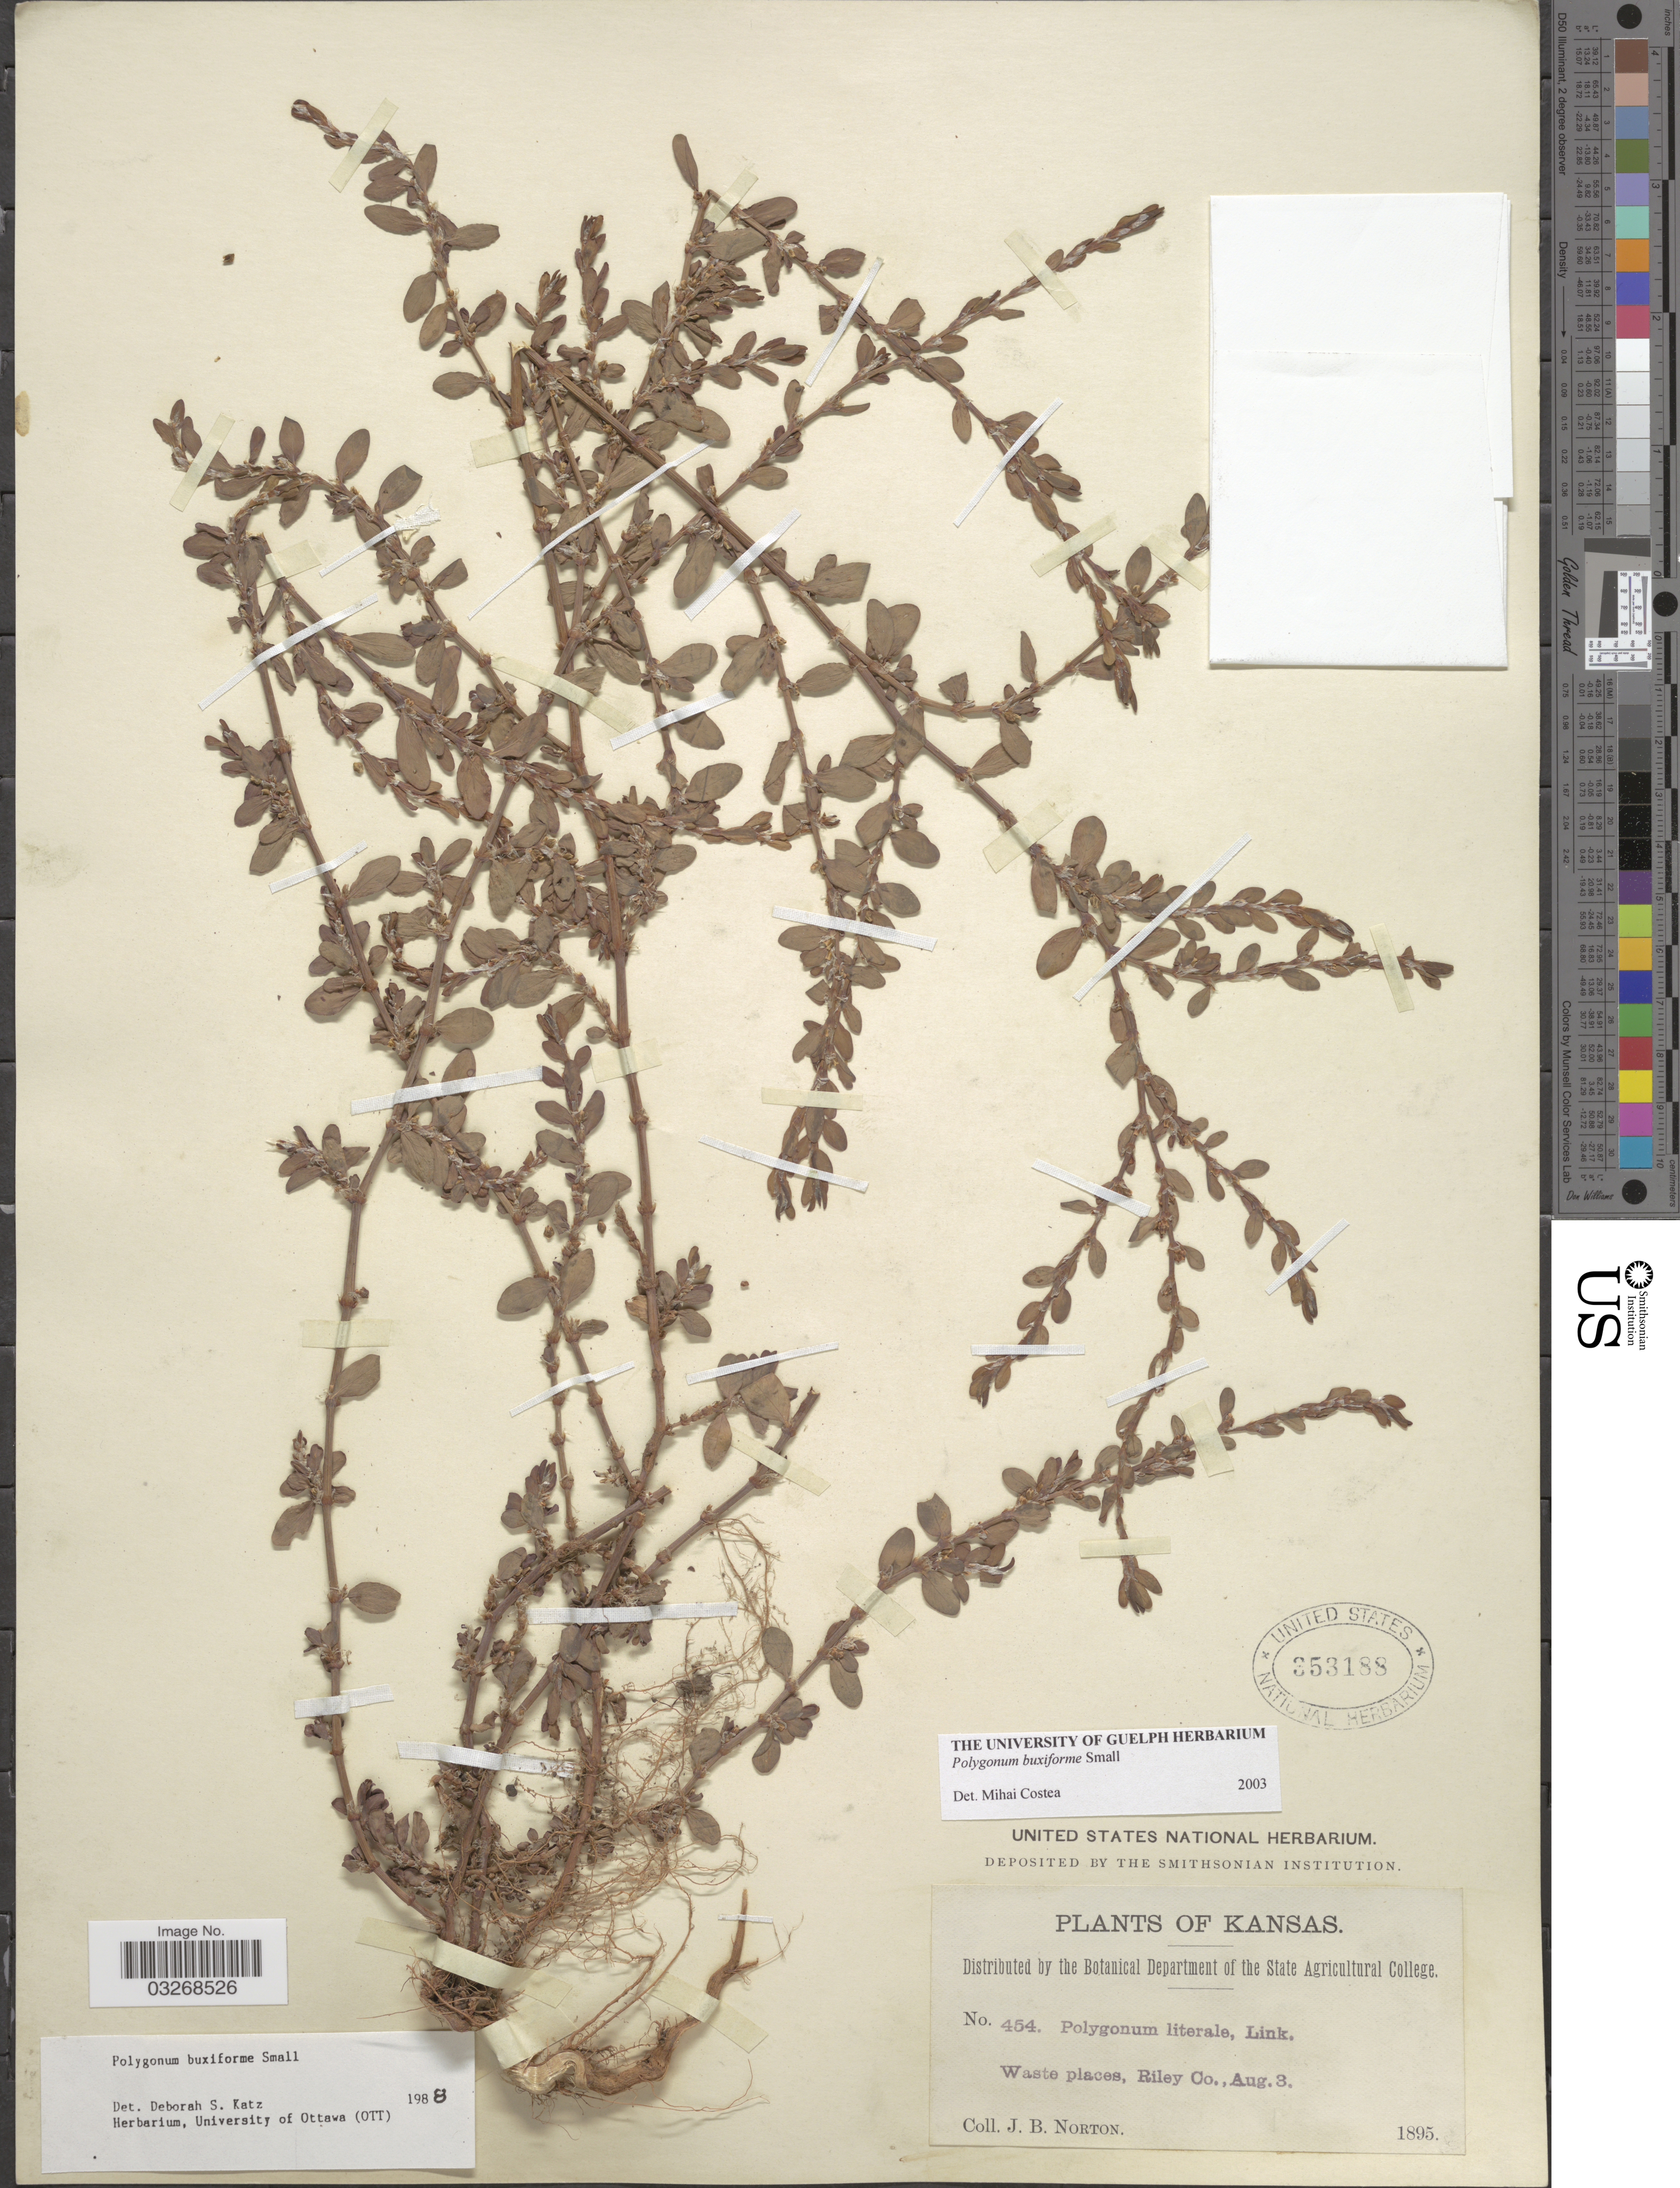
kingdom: Plantae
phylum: Tracheophyta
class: Magnoliopsida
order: Caryophyllales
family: Polygonaceae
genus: Polygonum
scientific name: Polygonum buxiforme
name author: Small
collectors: J. B. Norton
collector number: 454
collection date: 1895-08-03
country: United States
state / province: Kansas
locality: Waste places, Riley Co.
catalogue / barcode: US 353188